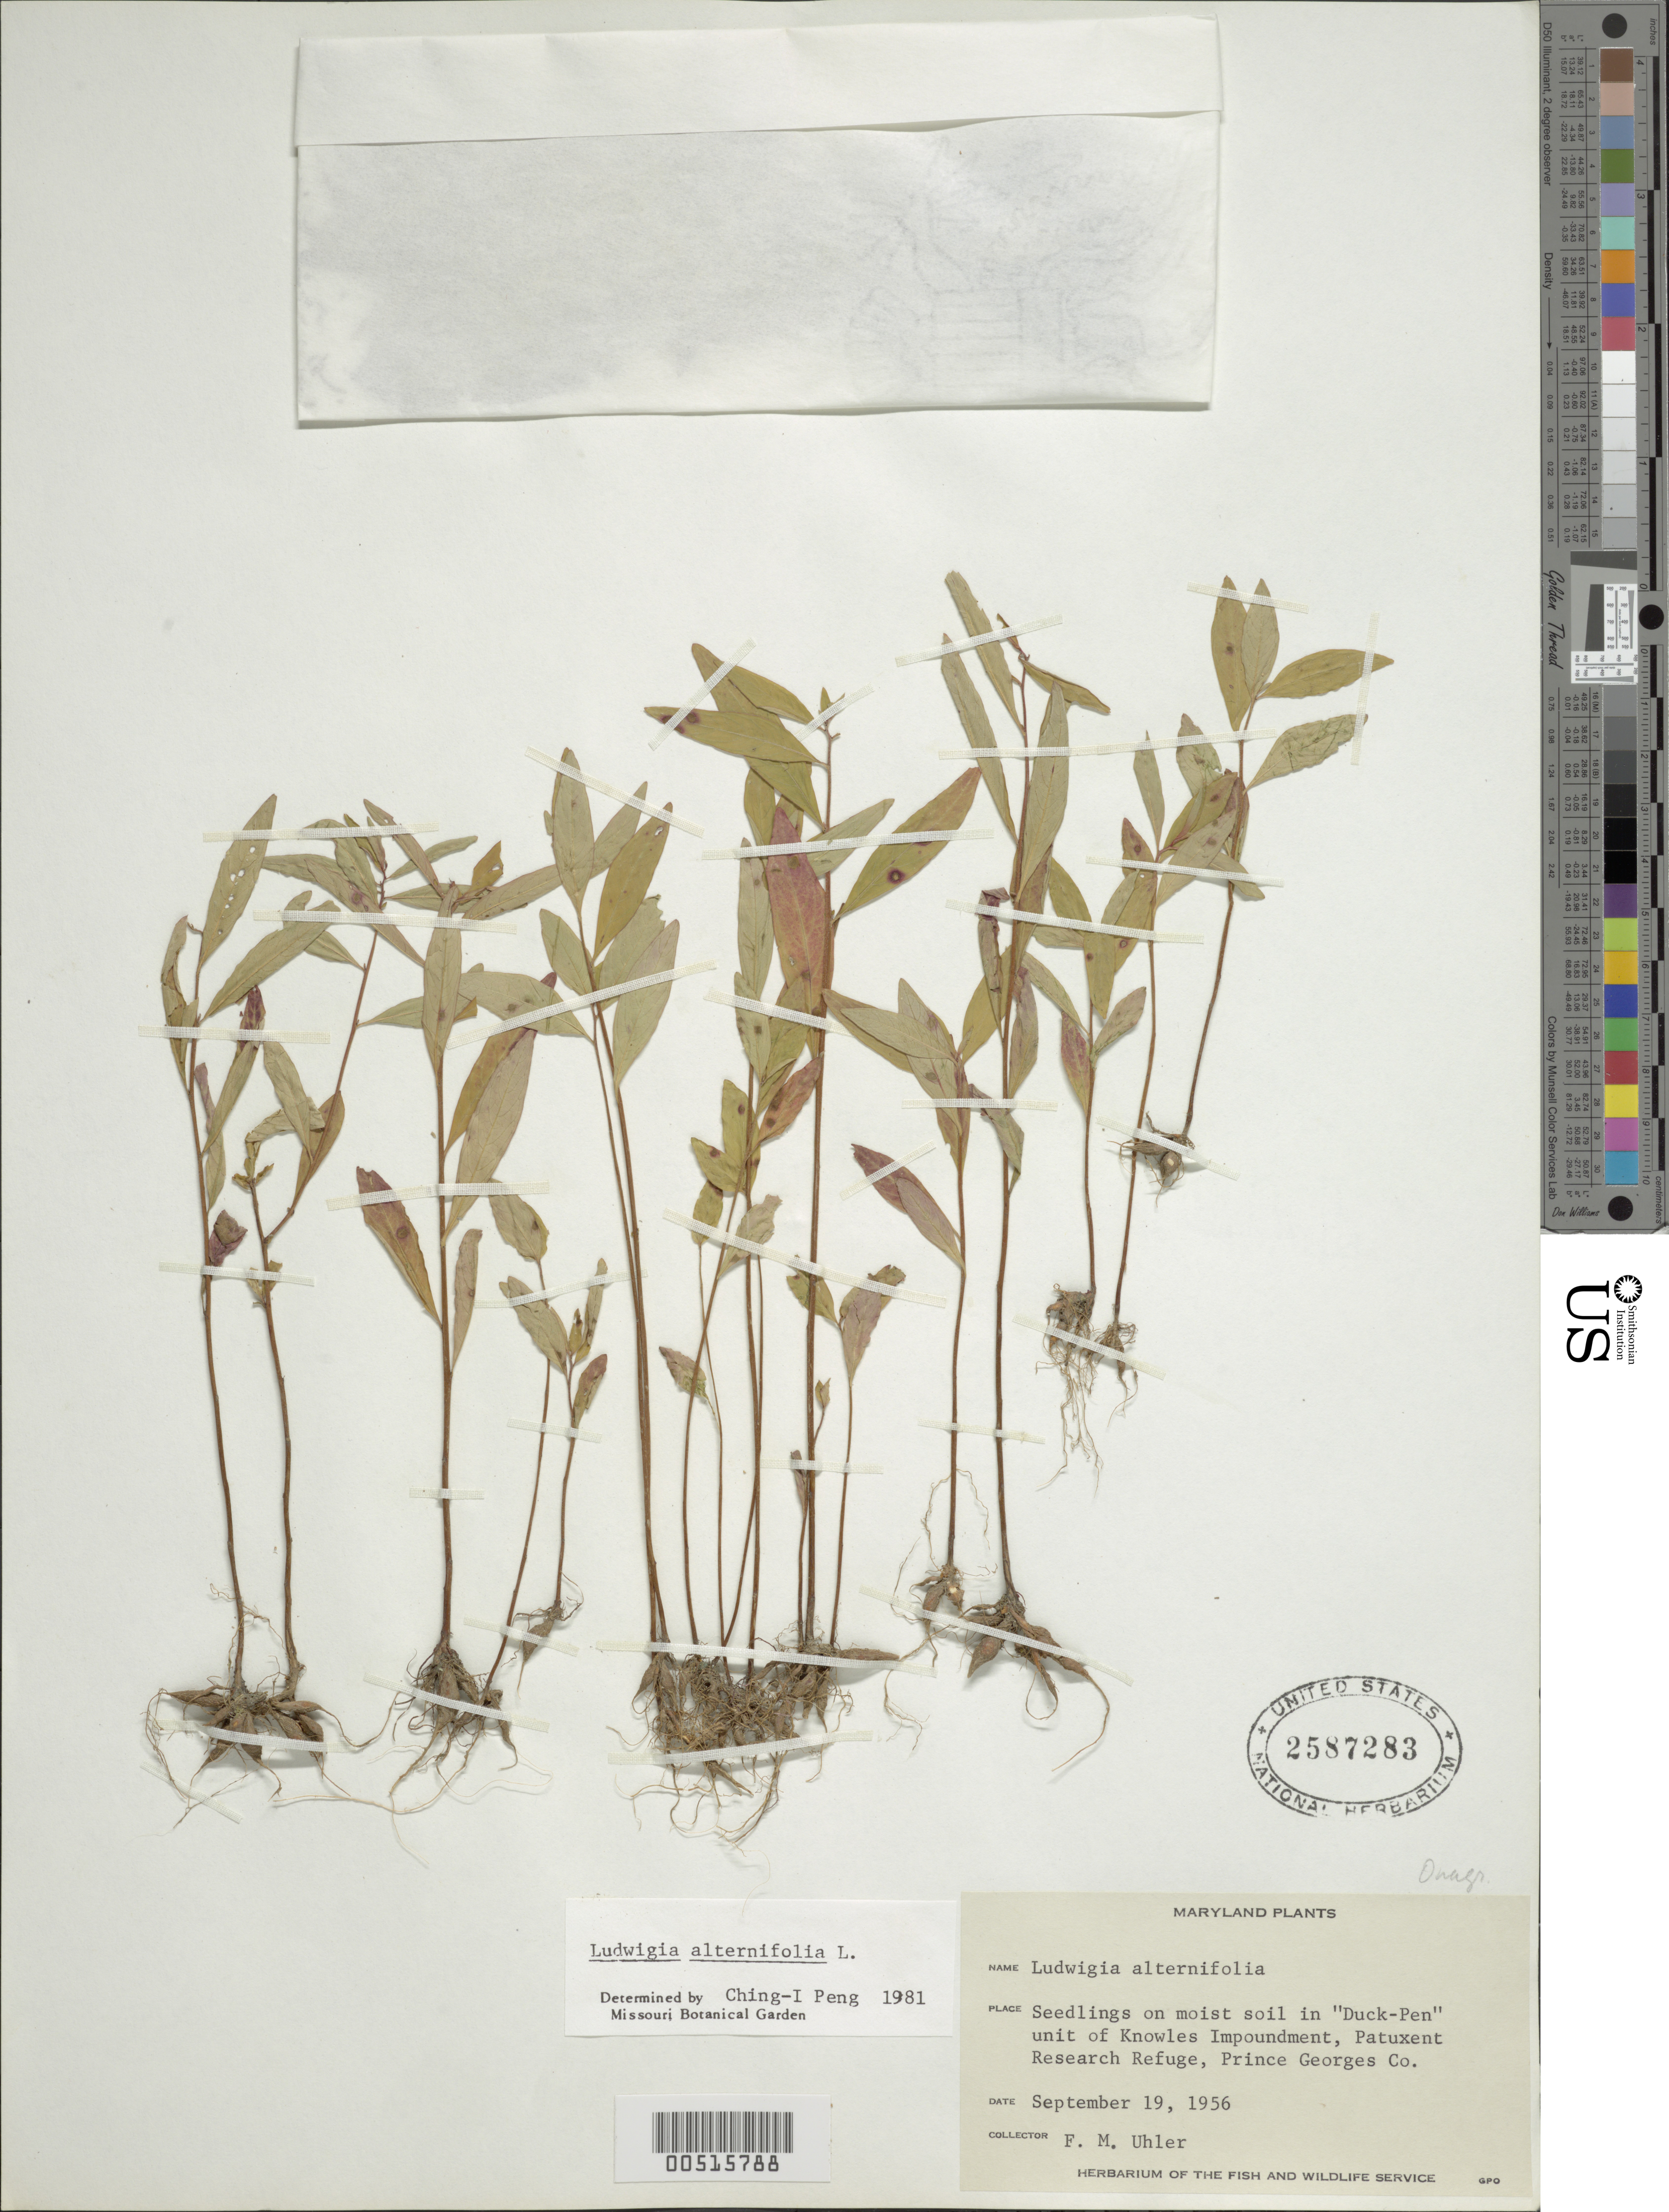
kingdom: Plantae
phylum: Tracheophyta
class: Magnoliopsida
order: Myrtales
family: Onagraceae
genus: Ludwigia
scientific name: Ludwigia alternifolia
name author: L.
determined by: Peng, C. I.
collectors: F. M. Uhler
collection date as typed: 19 Sep 1956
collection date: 1956-09-19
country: United States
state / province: Maryland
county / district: Prince George's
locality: Patuxent Research Refuge, Knowles Impoundment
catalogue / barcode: US 2587283